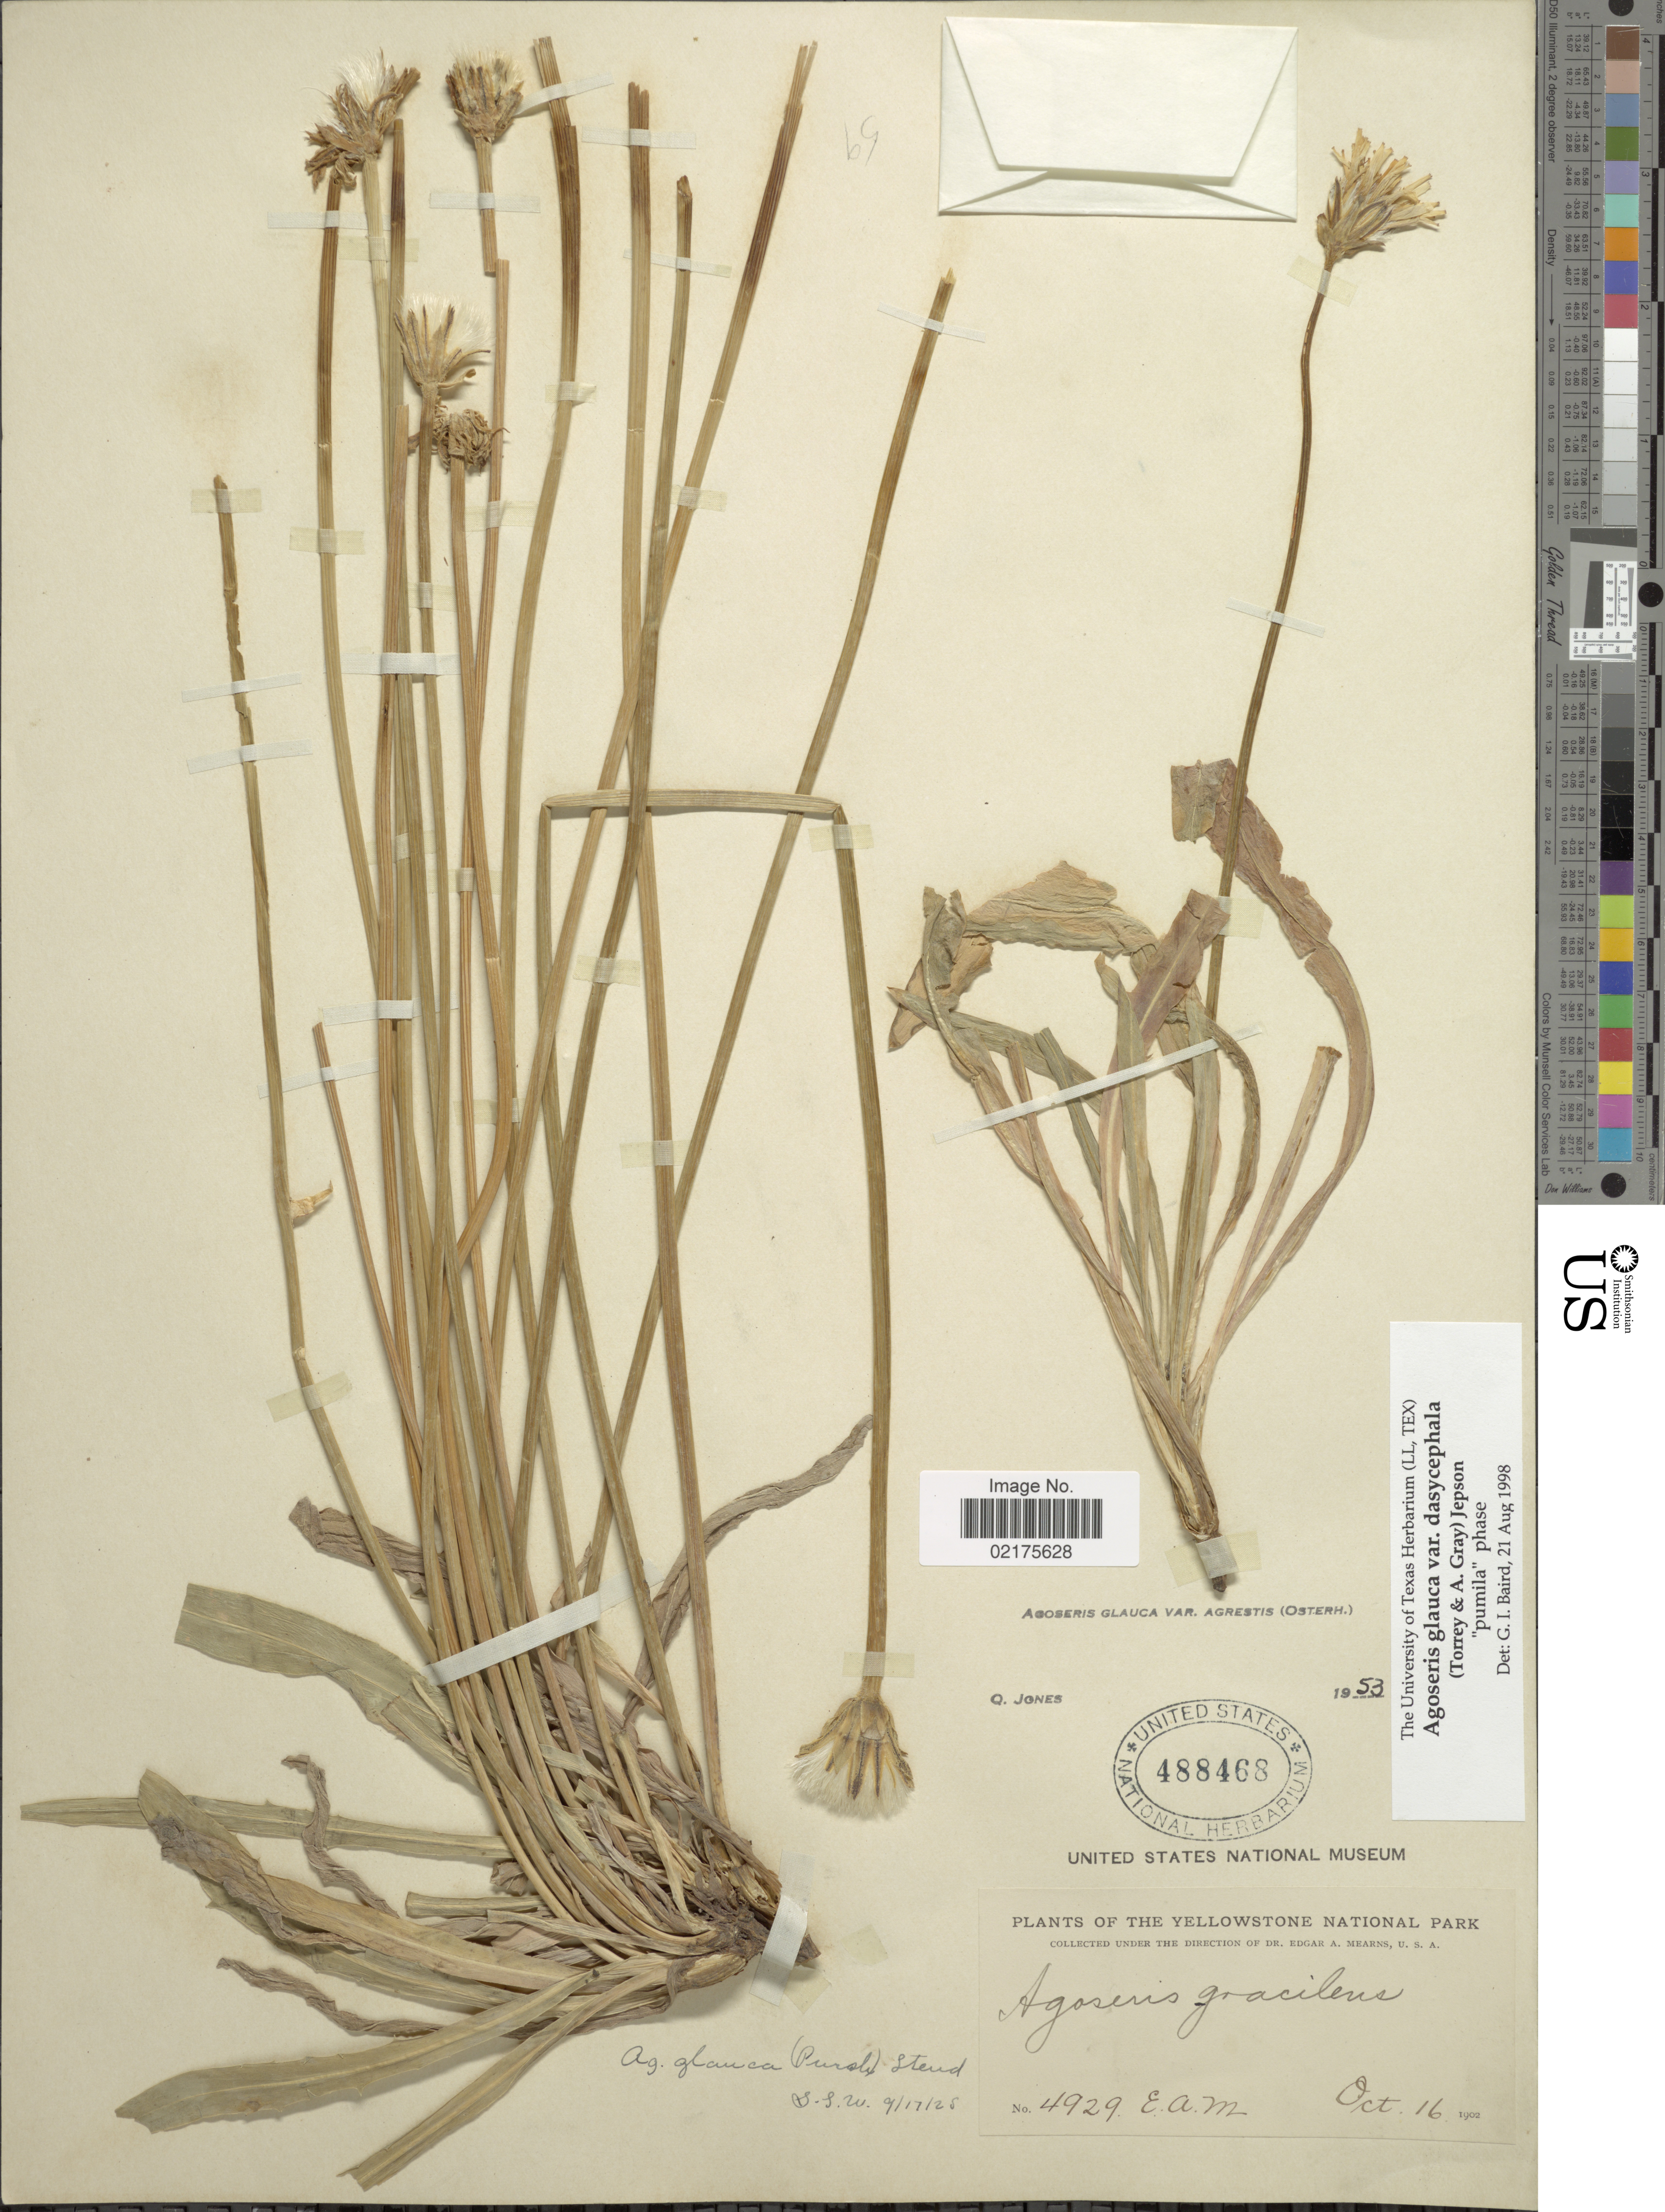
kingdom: Plantae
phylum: Tracheophyta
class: Magnoliopsida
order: Asterales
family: Asteraceae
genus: Agoseris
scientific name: Agoseris glauca var. dasycephala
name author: (Torr. & A. Gray) Jeps.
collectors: E. A. Mearns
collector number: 4929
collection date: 1902-10-16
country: United States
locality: Yellowstone National Park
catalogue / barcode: US 488468